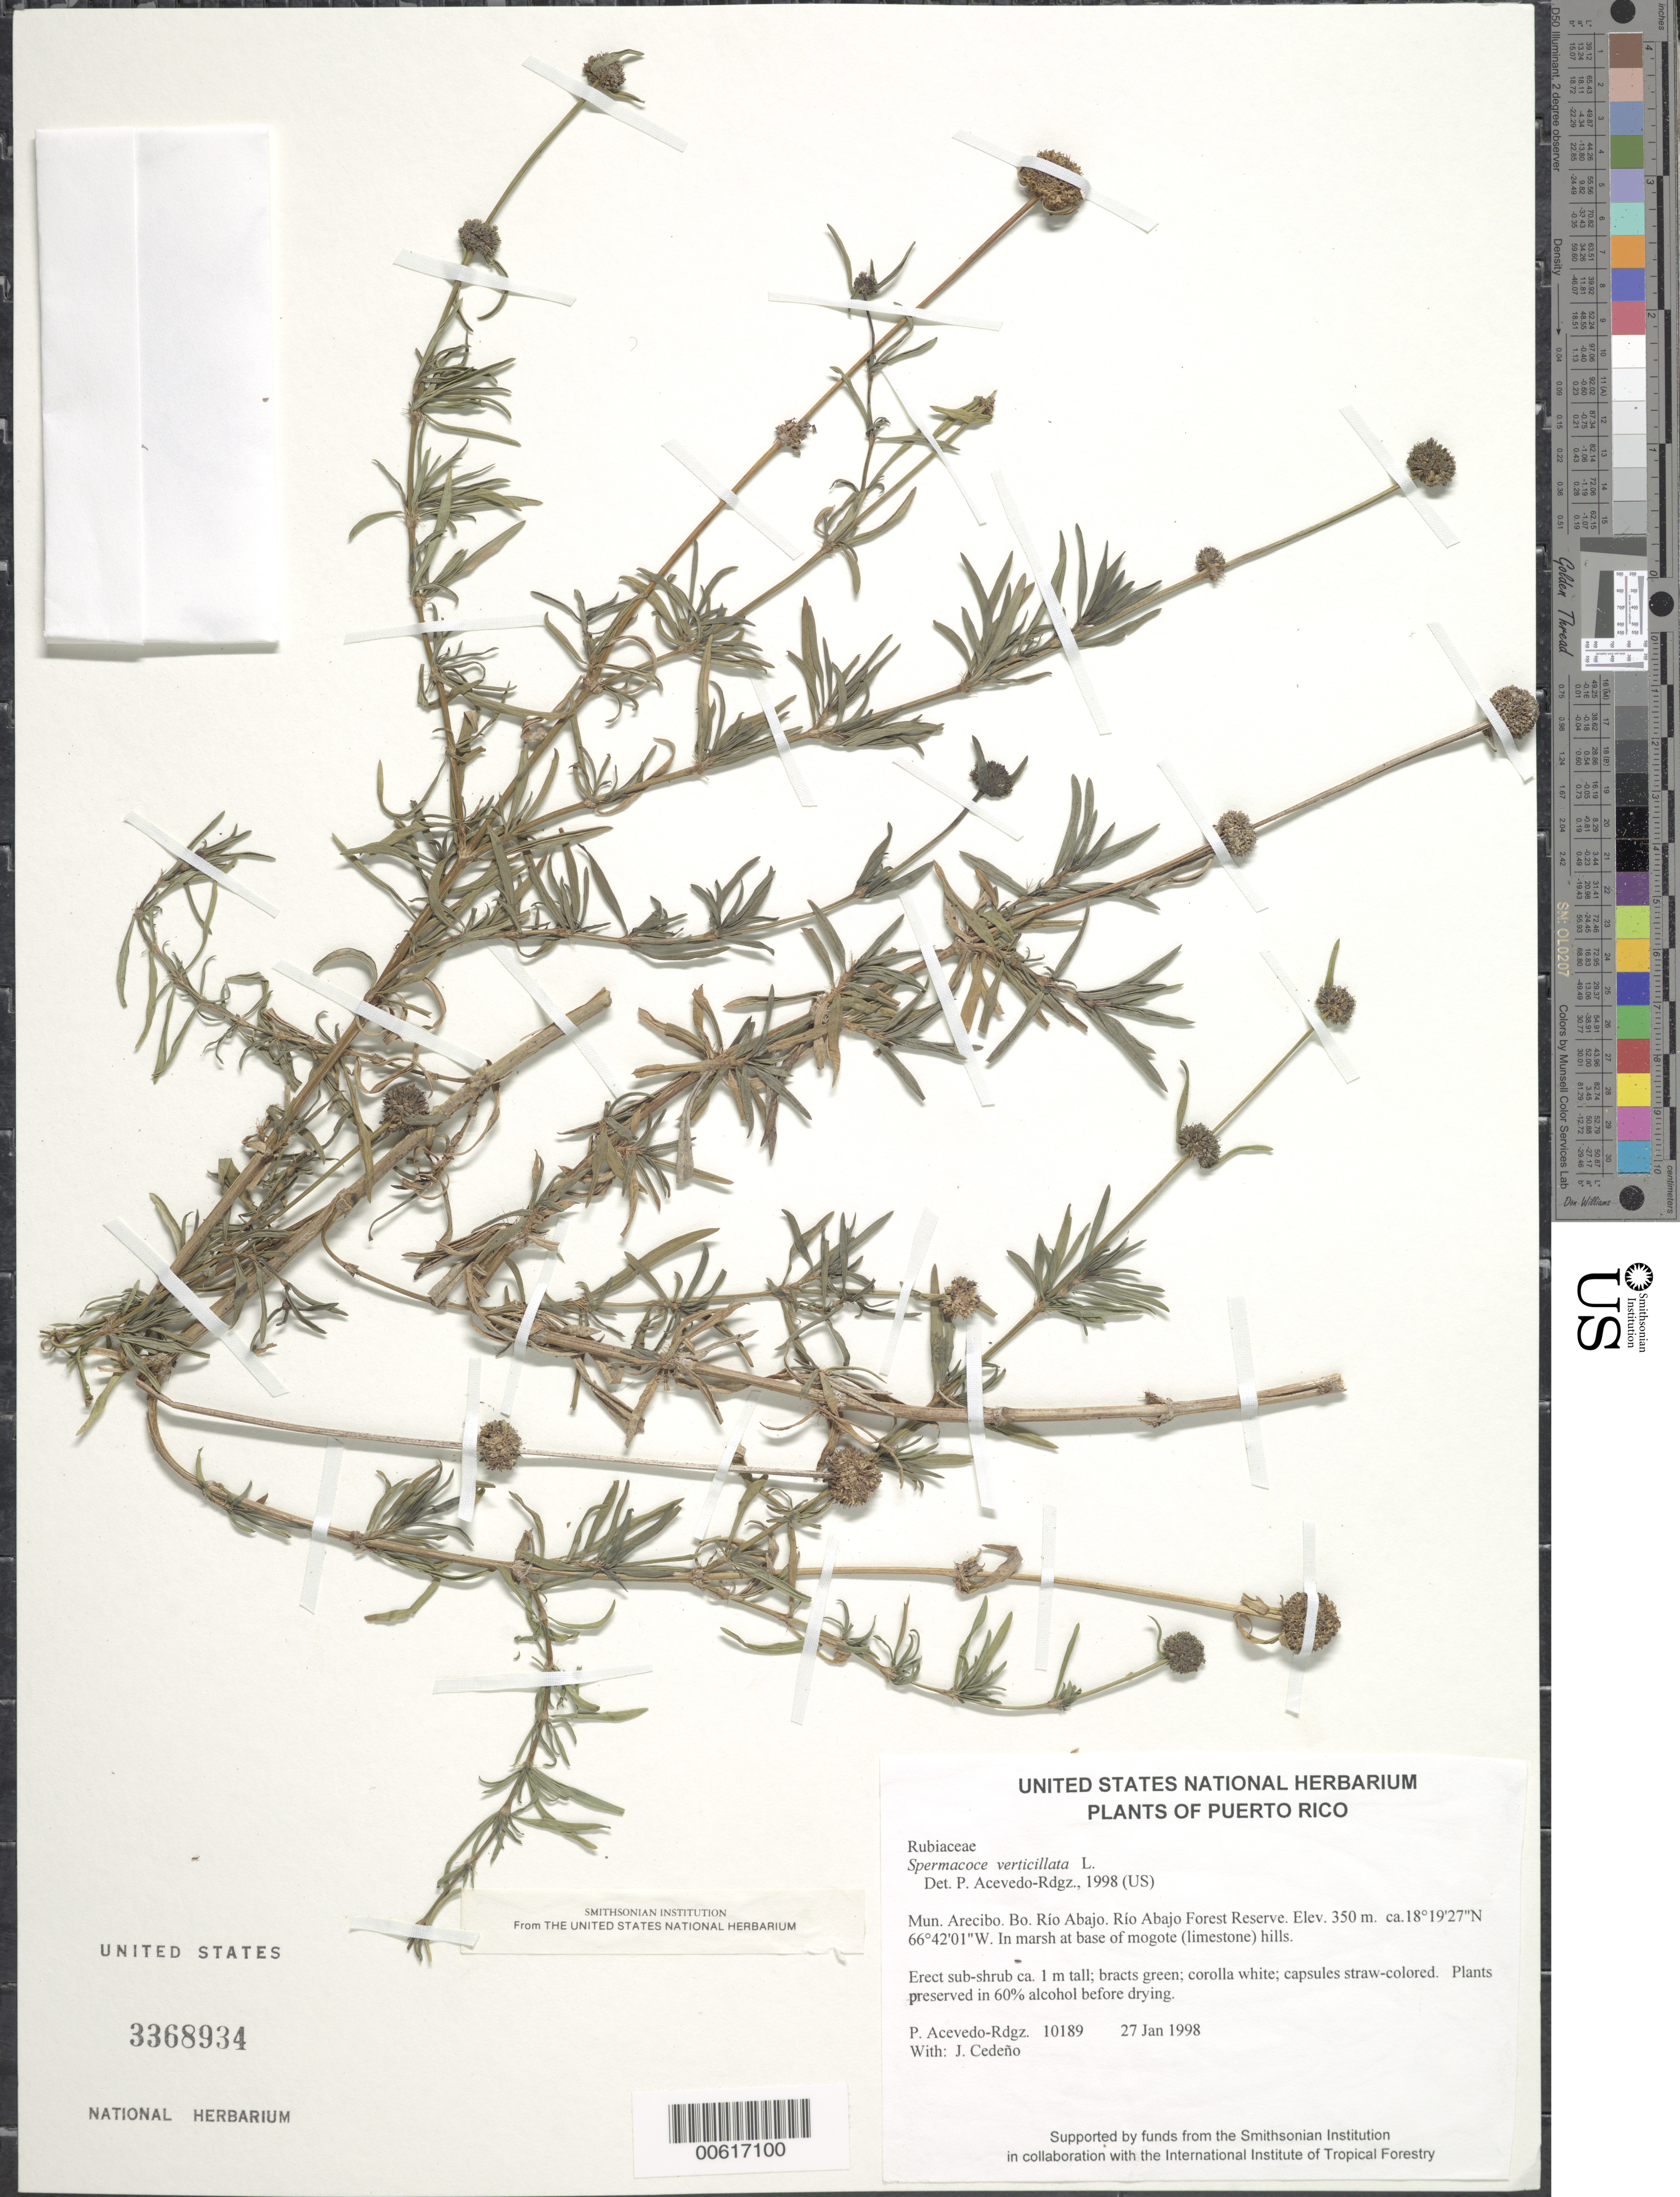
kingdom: Plantae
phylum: Tracheophyta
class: Magnoliopsida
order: Gentianales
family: Rubiaceae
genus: Spermacoce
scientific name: Spermacoce verticillata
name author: L.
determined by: Acevedo-Rodríguez, P., (BOT), Smithsonian Institution - National Museum of Natural History (UNITED STATES)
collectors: P. Acevedo-Rodr. & J. A. Cedeño M.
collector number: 10189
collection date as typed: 27 Jan 1998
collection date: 1998-01-27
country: Puerto Rico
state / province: Arecibo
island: Puerto Rico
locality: Arecibo; Bo. Río Abajo. Río Abajo Forest Reserve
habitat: In marsh at base of mogote (limestone) hills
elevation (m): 350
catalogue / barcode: US 3368934